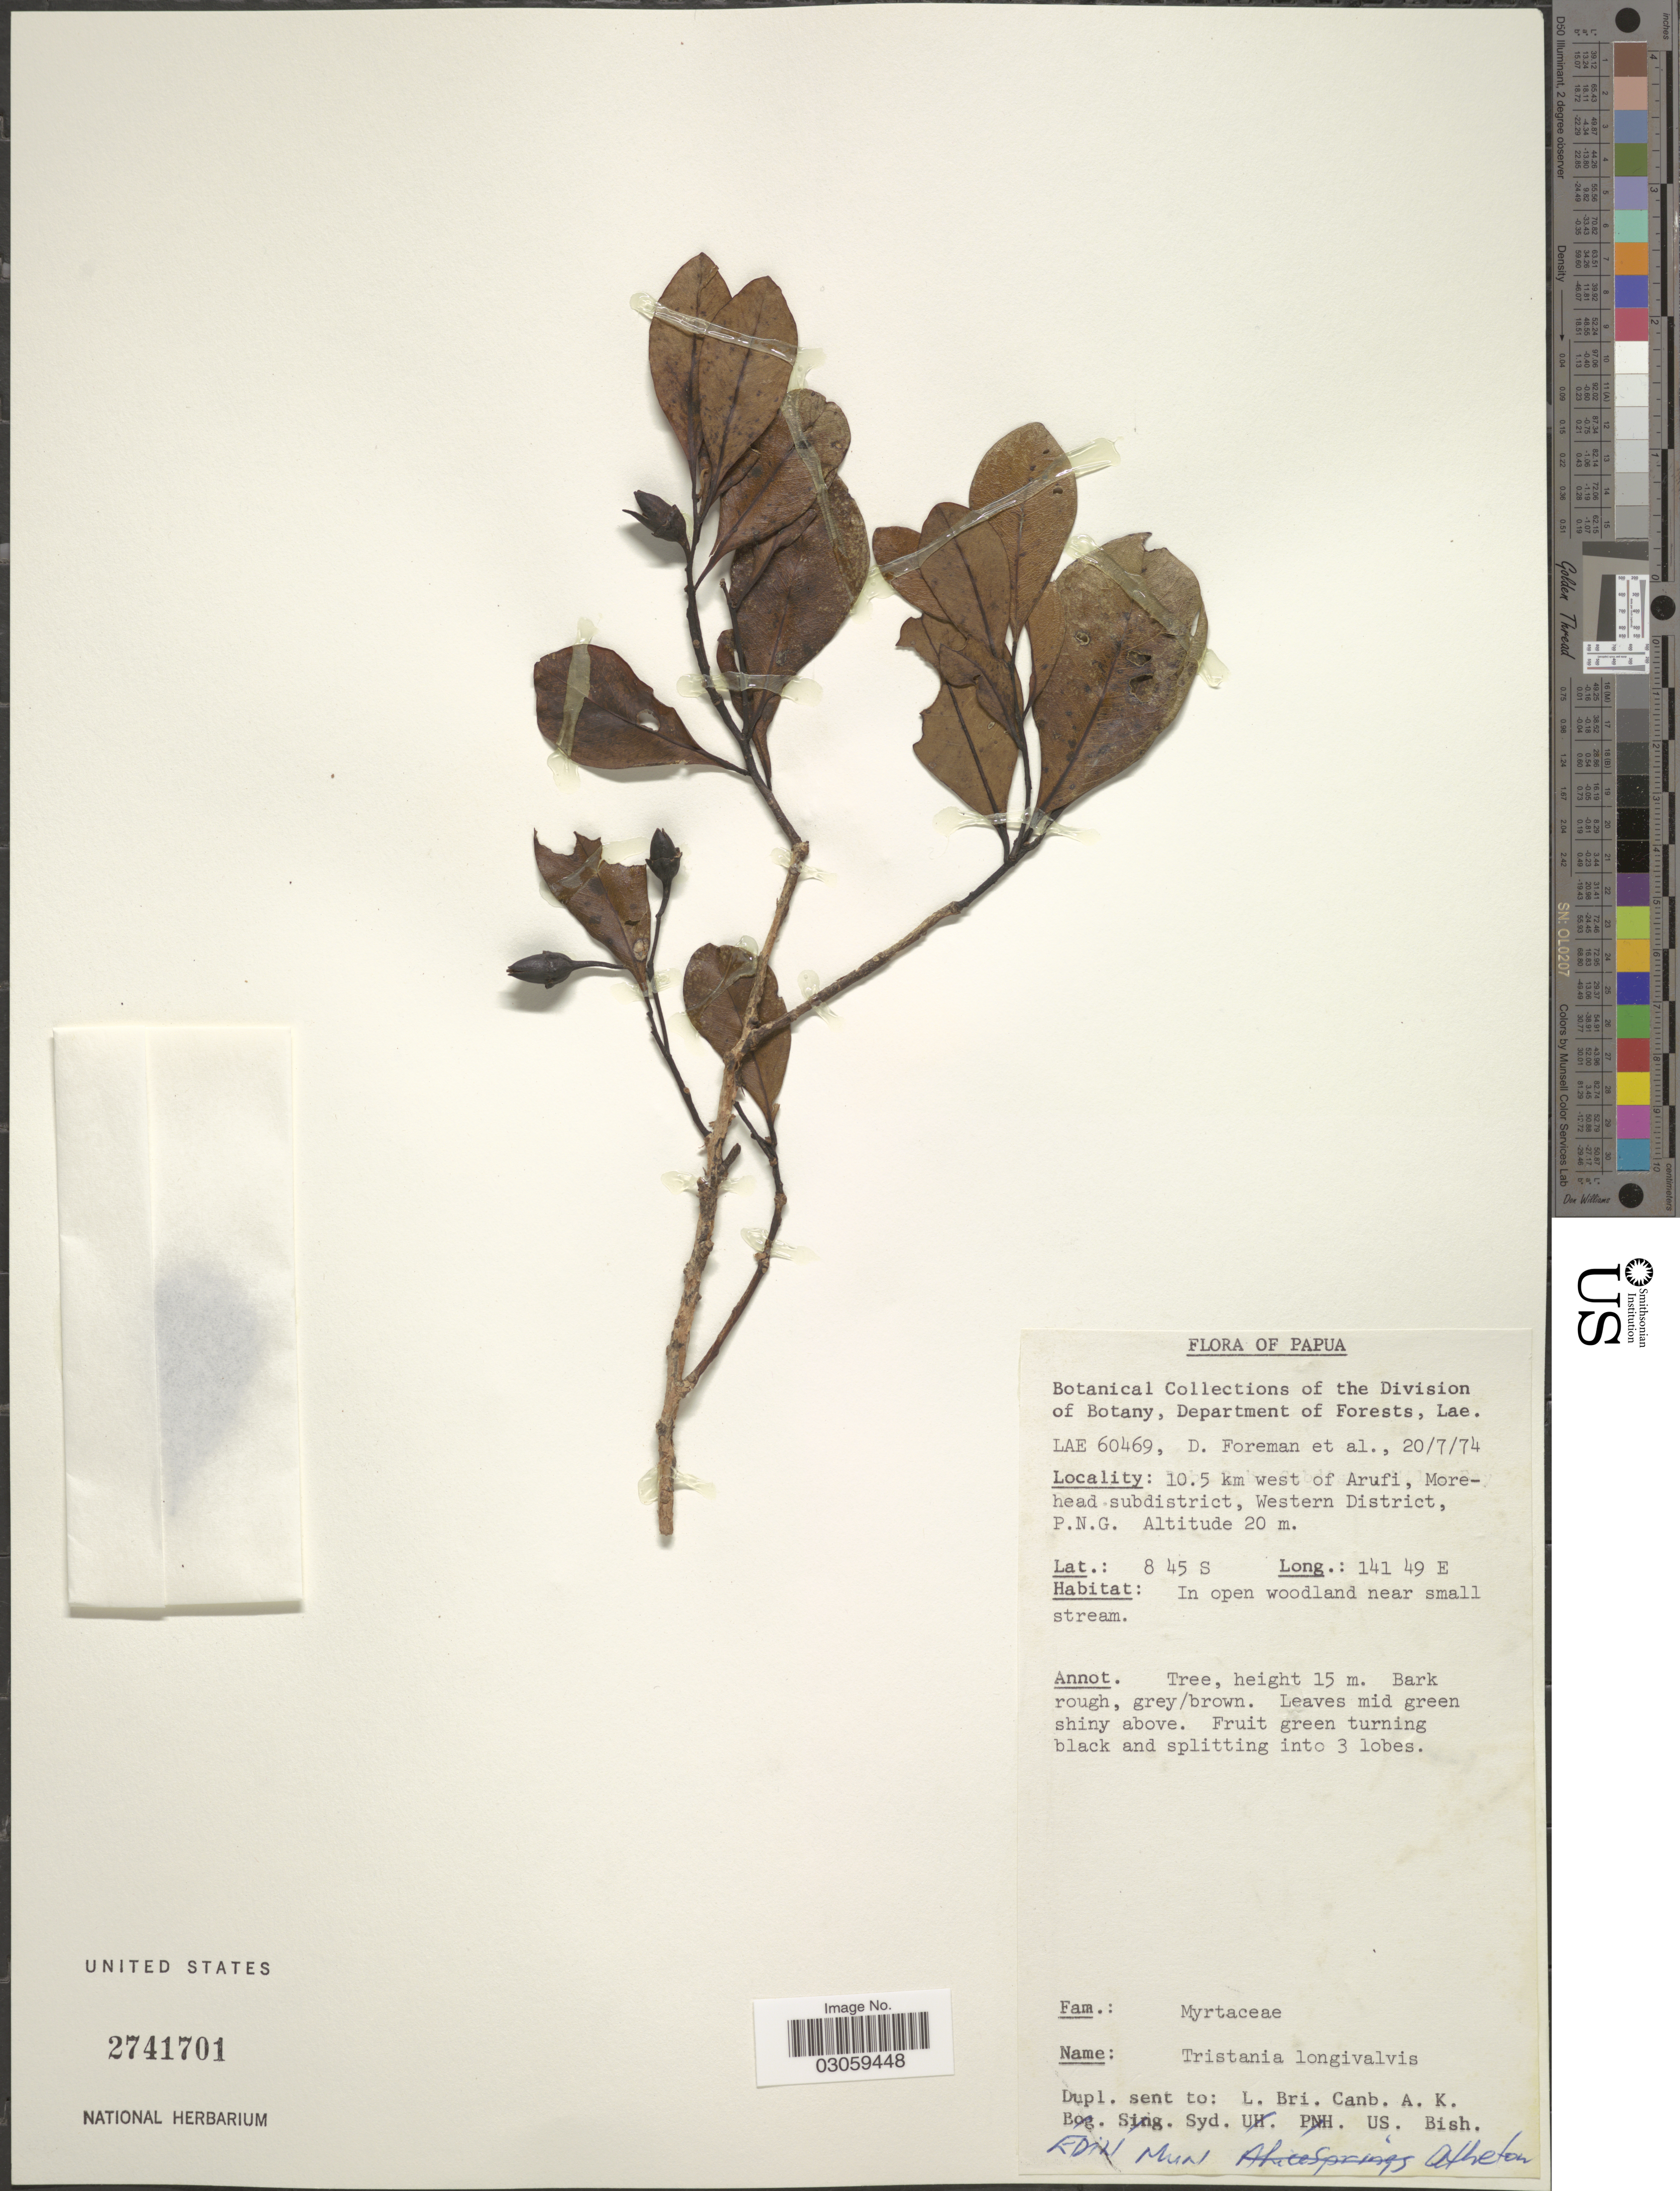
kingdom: Plantae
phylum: Tracheophyta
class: Magnoliopsida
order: Myrtales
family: Myrtaceae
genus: Welchiodendron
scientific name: Welchiodendron longivalve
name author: (F. Muell.) P.G. Wilson & J. T. Waterh.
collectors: D. Foreman & et al.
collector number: LAE60469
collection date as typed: Transcribed d/m/y: 20/7/74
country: Papua New Guinea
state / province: Manus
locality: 10.5 km west of Arufi, Morehead subdistrict, Western District, P.N.G.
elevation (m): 20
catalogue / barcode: US 2741701